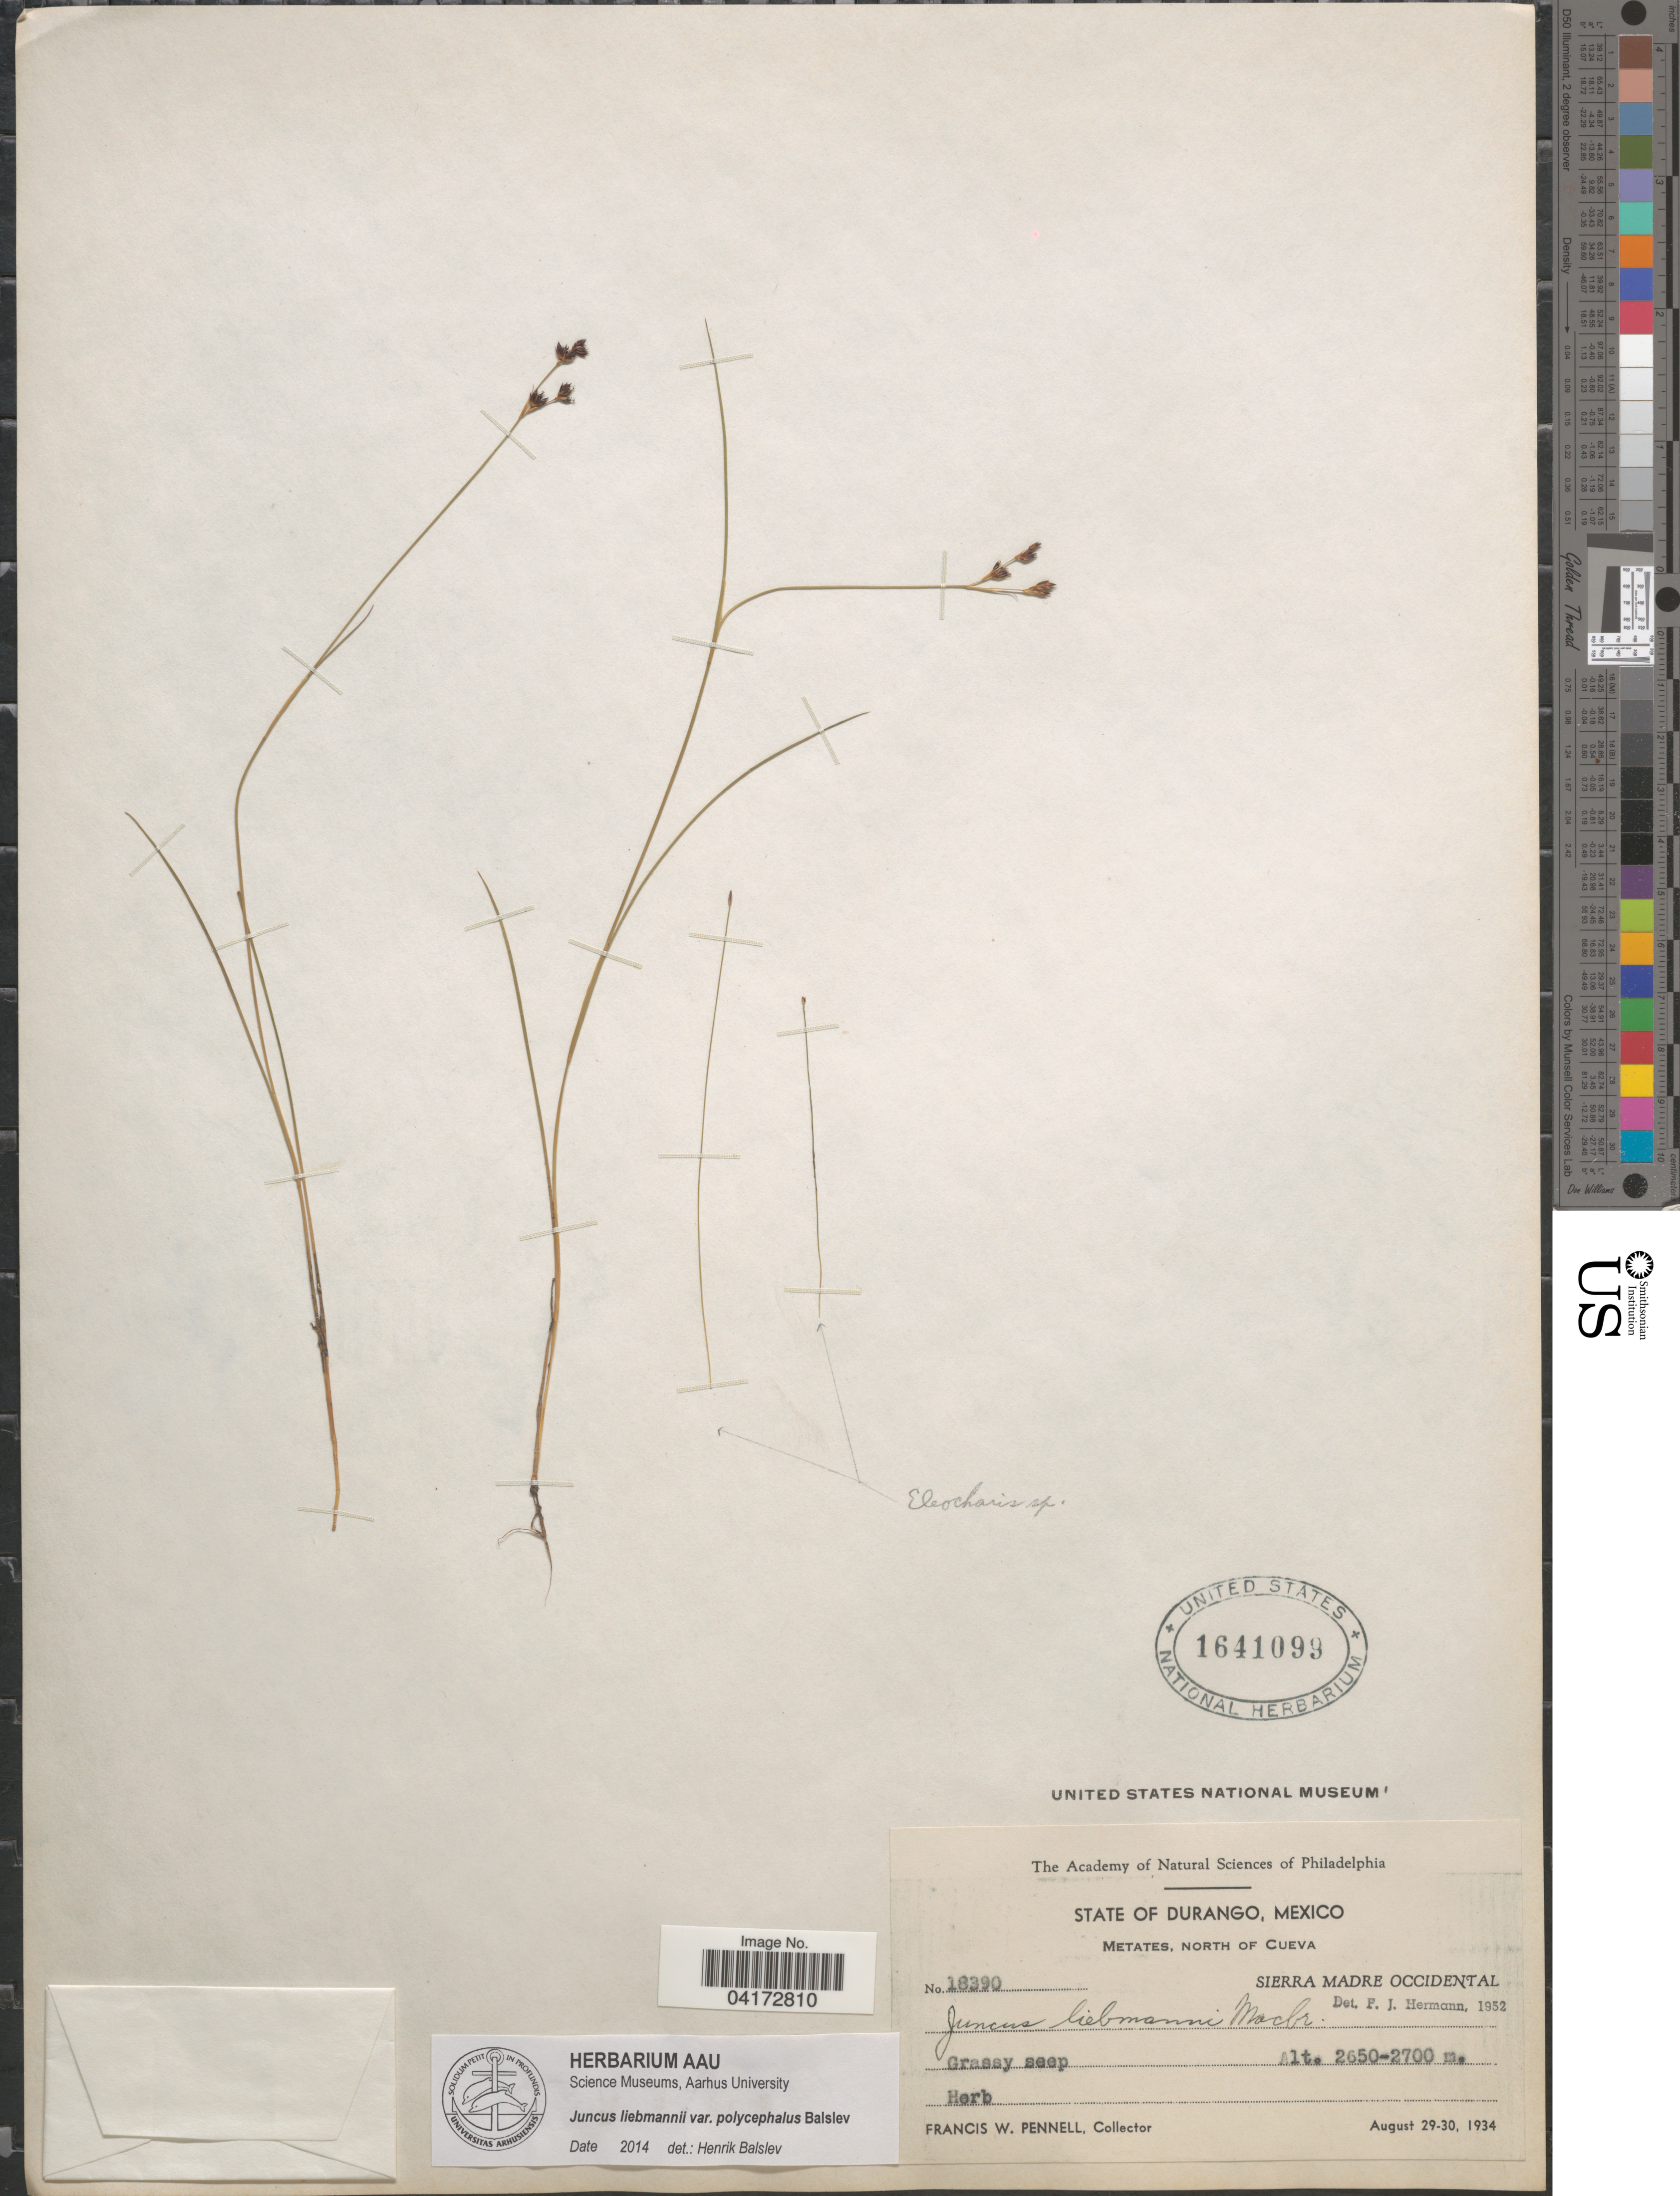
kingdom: Plantae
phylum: Tracheophyta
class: Liliopsida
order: Poales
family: Juncaceae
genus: Juncus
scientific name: Juncus liebmannii var. polycephalus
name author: Balslev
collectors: F. W. Pennell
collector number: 18390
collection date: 1934-08-29/1934-08-30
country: Mexico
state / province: Durango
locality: Metates, North of Cueva. Sierra Madre Occidental.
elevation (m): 2650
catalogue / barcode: US 1641099